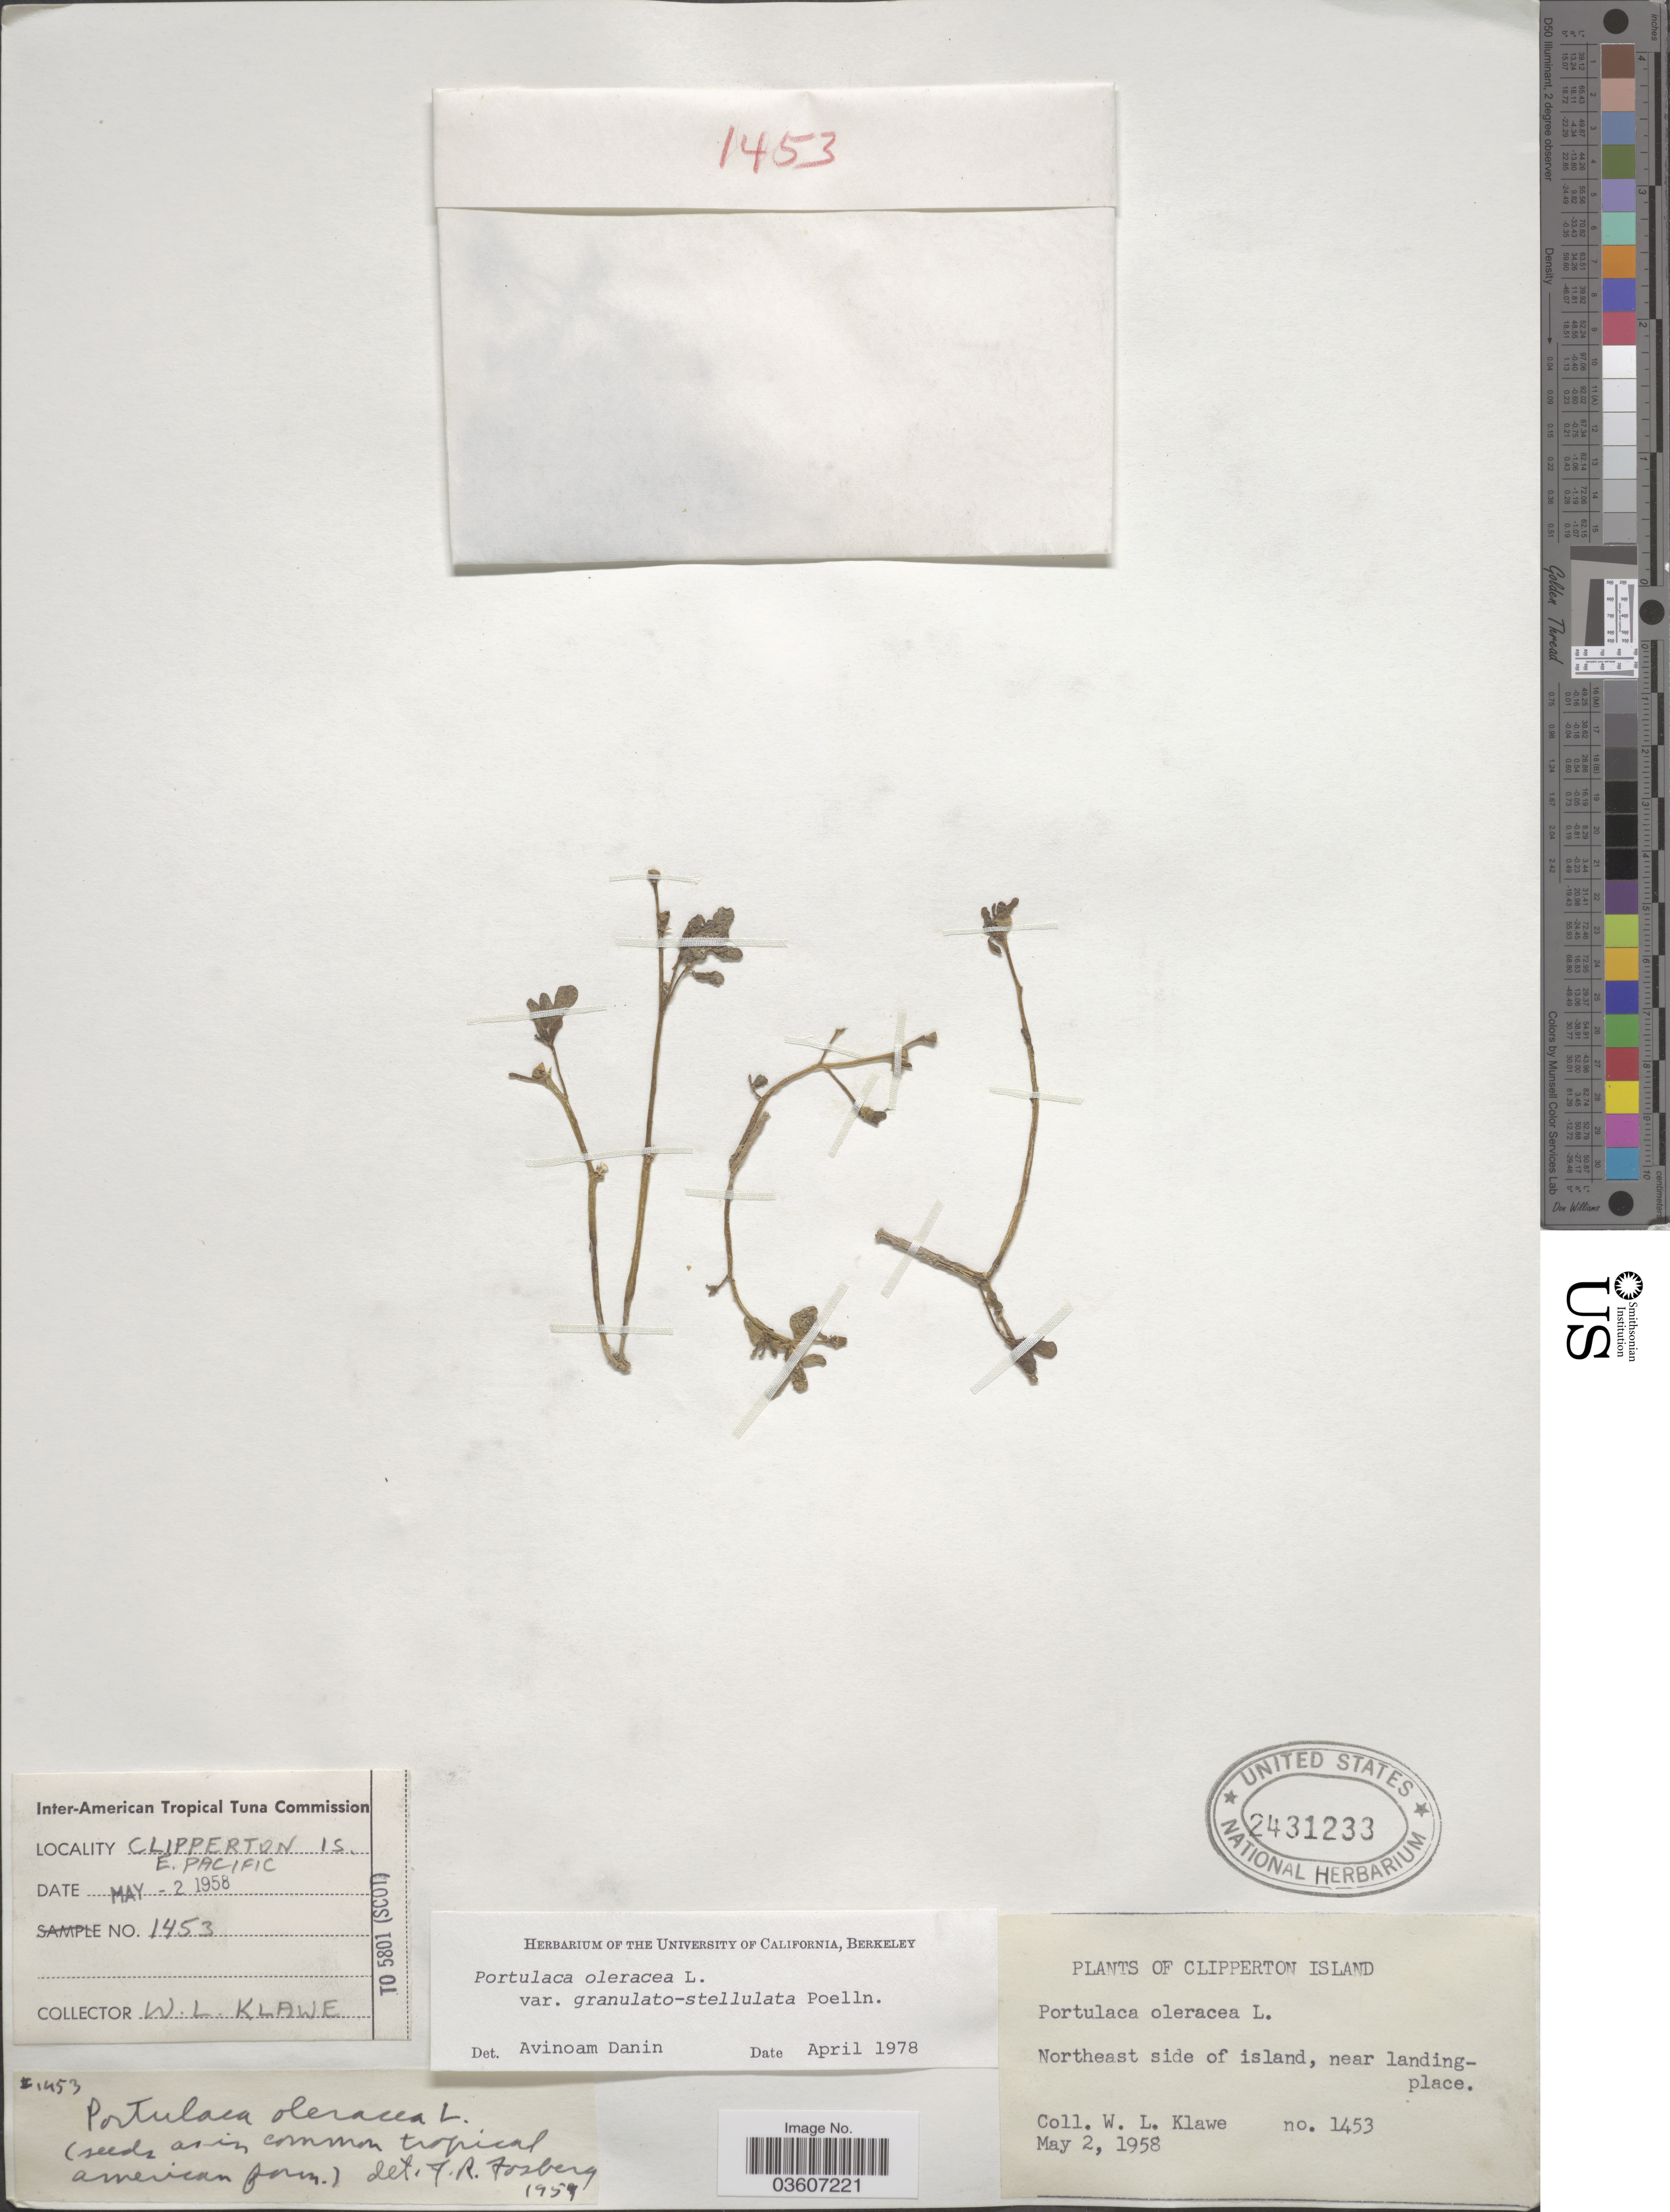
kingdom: Plantae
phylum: Tracheophyta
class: Magnoliopsida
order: Caryophyllales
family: Portulacaceae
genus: Portulaca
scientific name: Portulaca oleracea var. granulatostellulata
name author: Poelln.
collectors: W. Klawe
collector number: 1453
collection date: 1958-05-02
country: Central Am. Pac. Islands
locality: Clipperton Island. Northeast side of island, near landingplace. E. Pacific.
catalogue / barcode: US 2431233